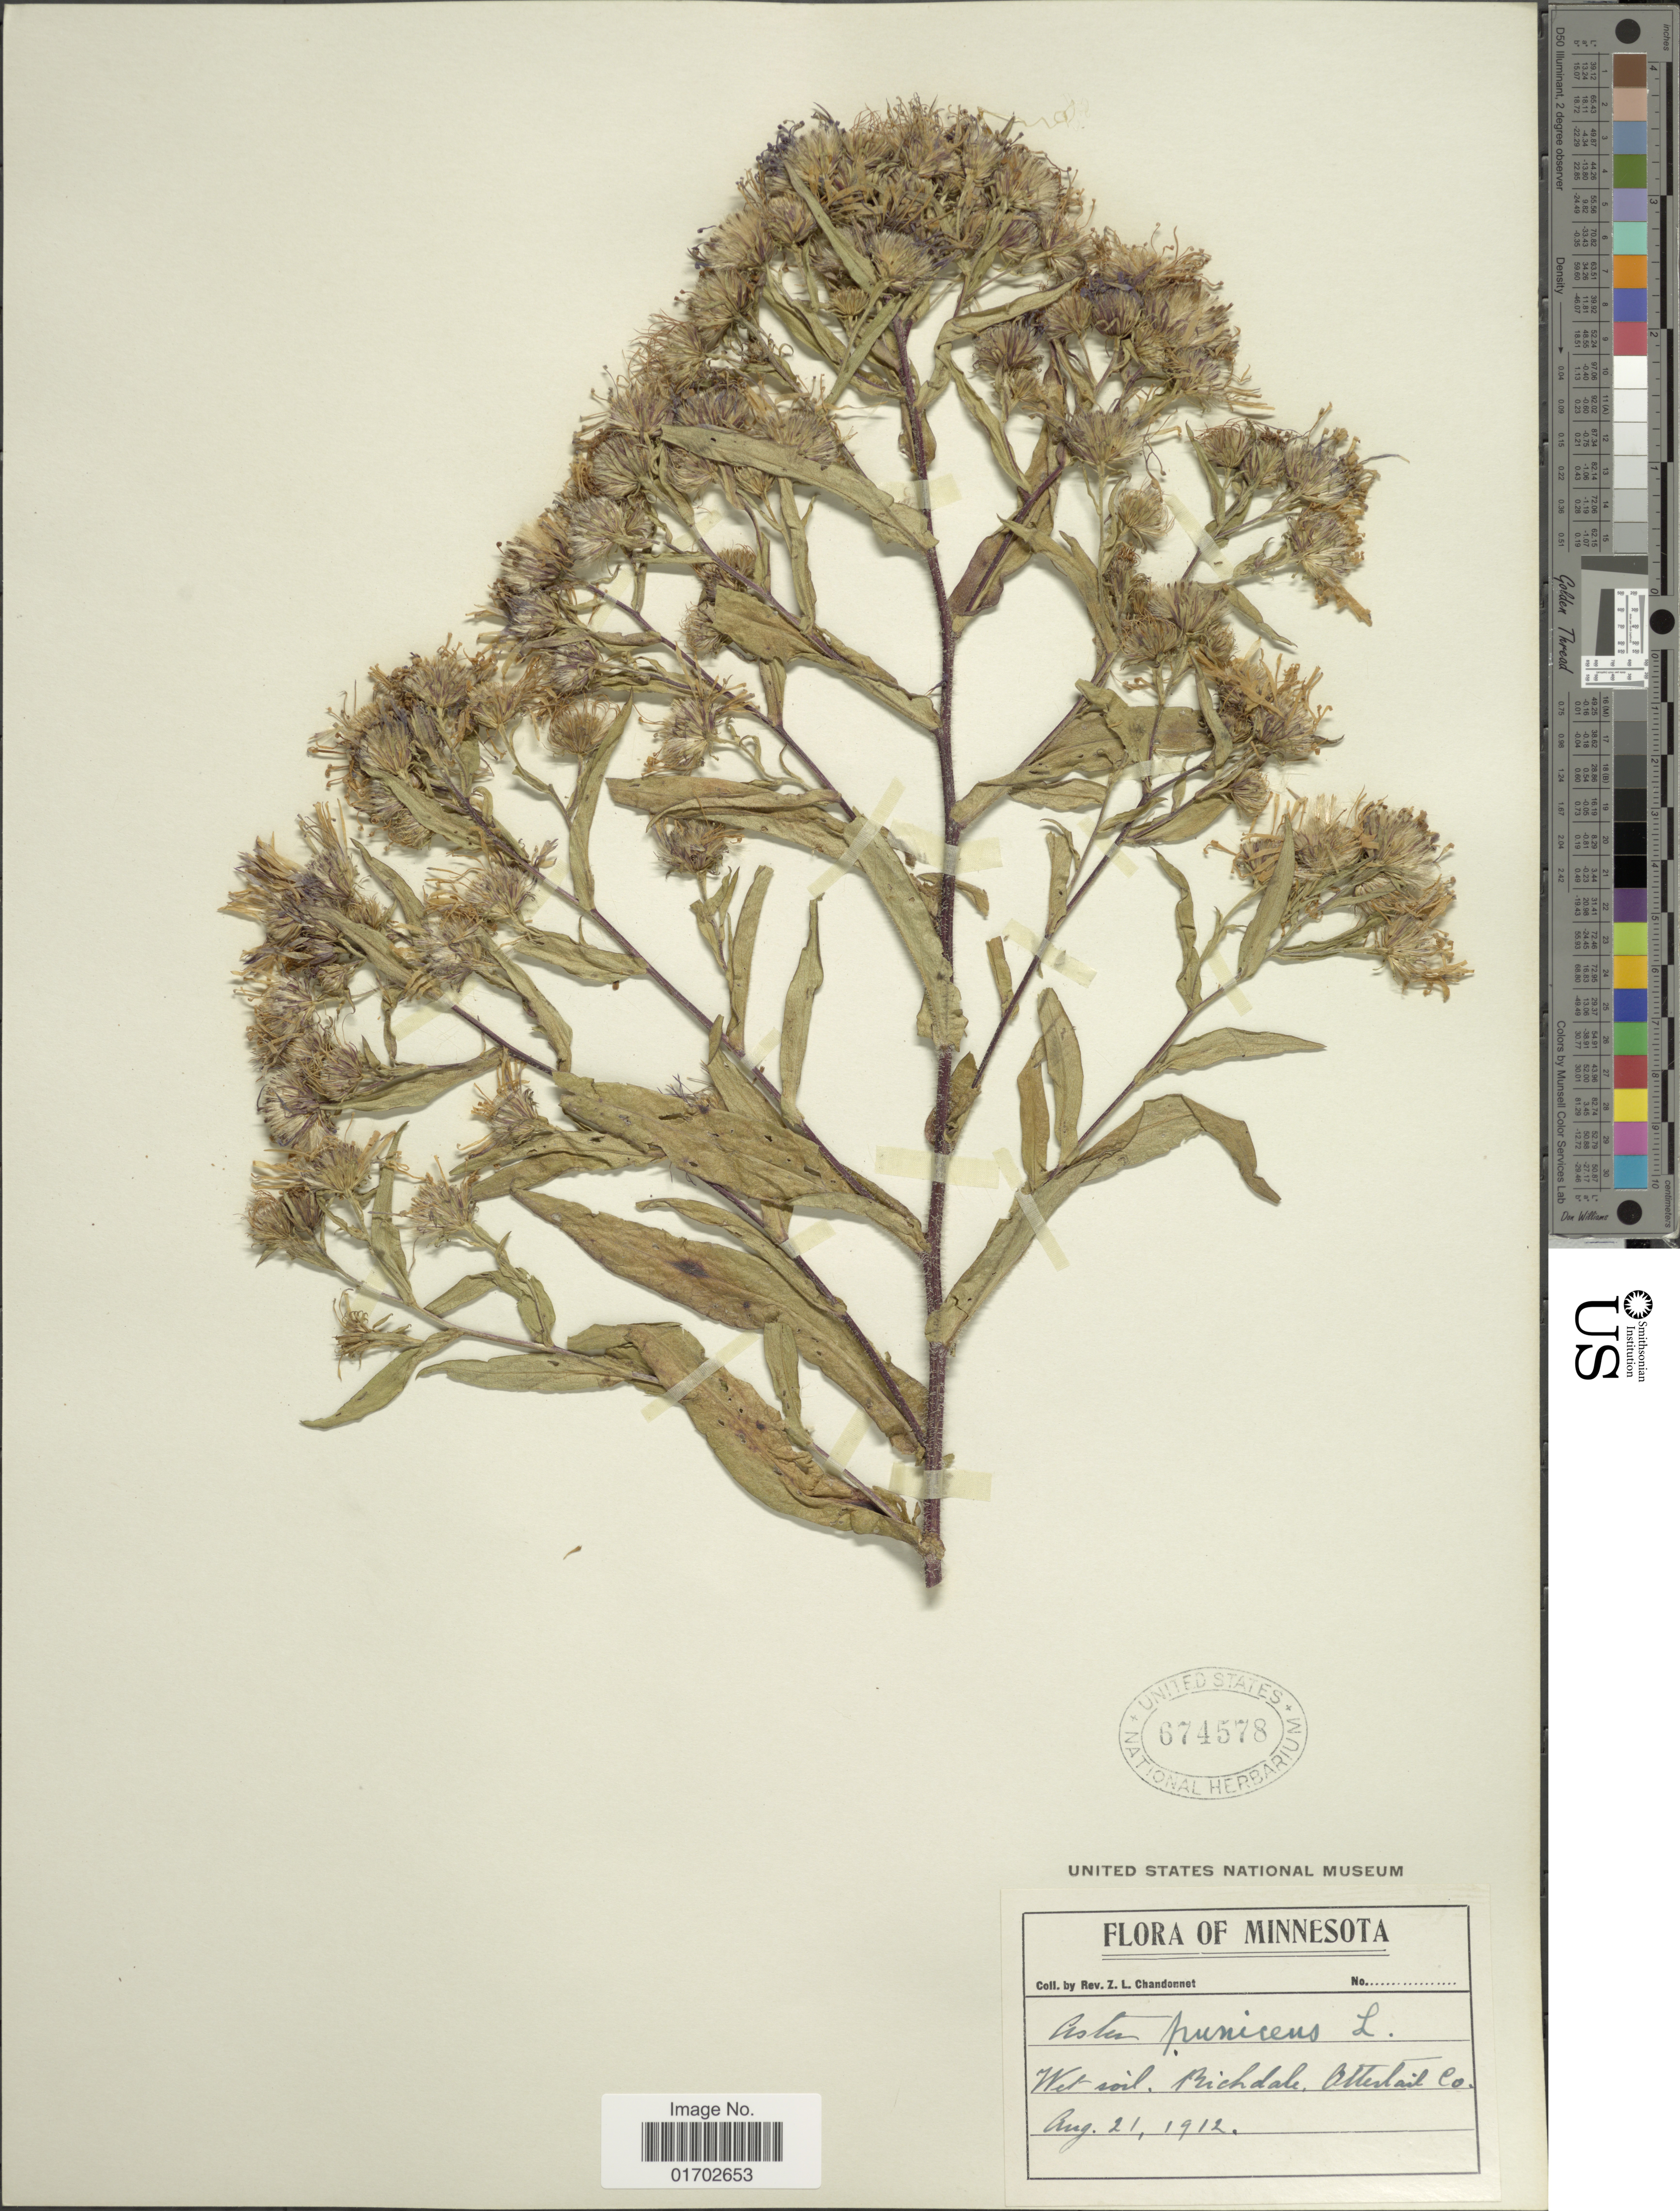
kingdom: Plantae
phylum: Tracheophyta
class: Magnoliopsida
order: Asterales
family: Asteraceae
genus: Symphyotrichum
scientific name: Symphyotrichum puniceum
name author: (L.) Á. Löve & D. Löve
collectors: Z. Chandonnet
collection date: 1912-08-21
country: United States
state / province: Minnesota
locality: Wet soil. Richdale, Otterlail Co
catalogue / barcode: US 674578